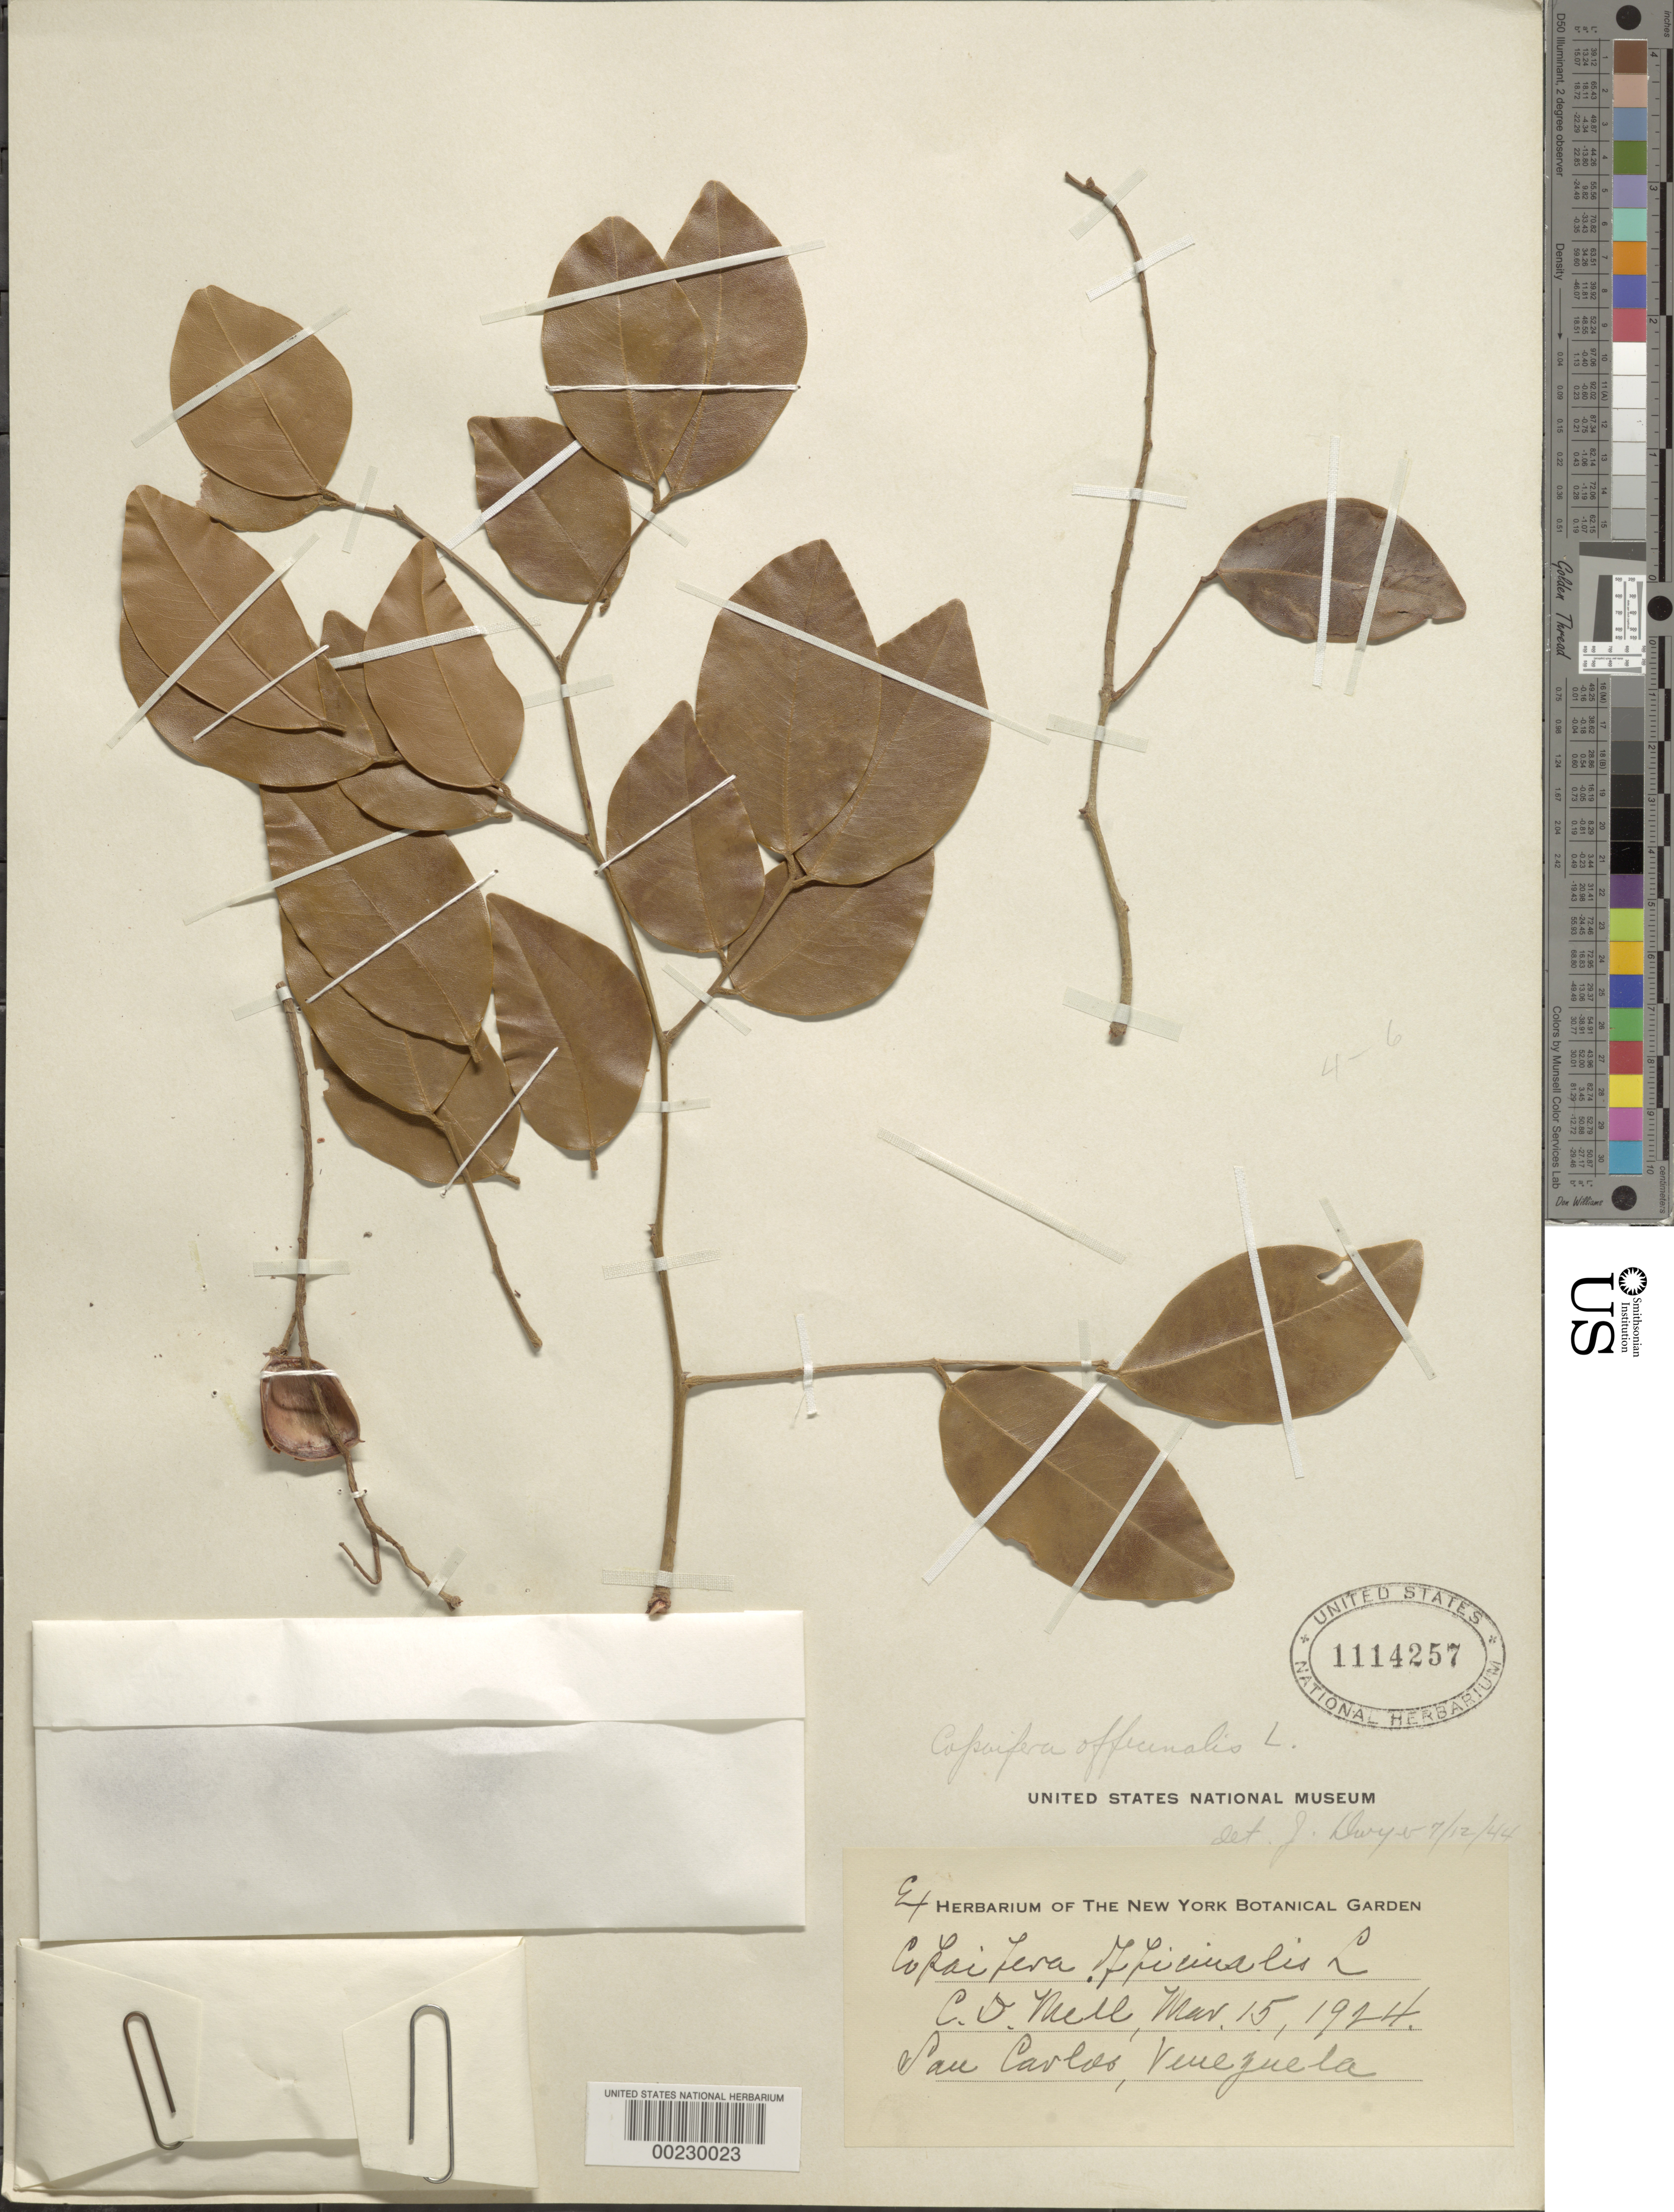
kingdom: Plantae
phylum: Tracheophyta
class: Magnoliopsida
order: Fabales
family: Fabaceae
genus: Copaifera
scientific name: Copaifera officinalis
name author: (Jacq.) L.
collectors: C. D. Mell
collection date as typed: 15 Mar 1924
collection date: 1924-03-15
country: Venezuela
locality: San carlos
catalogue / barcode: US 1114257